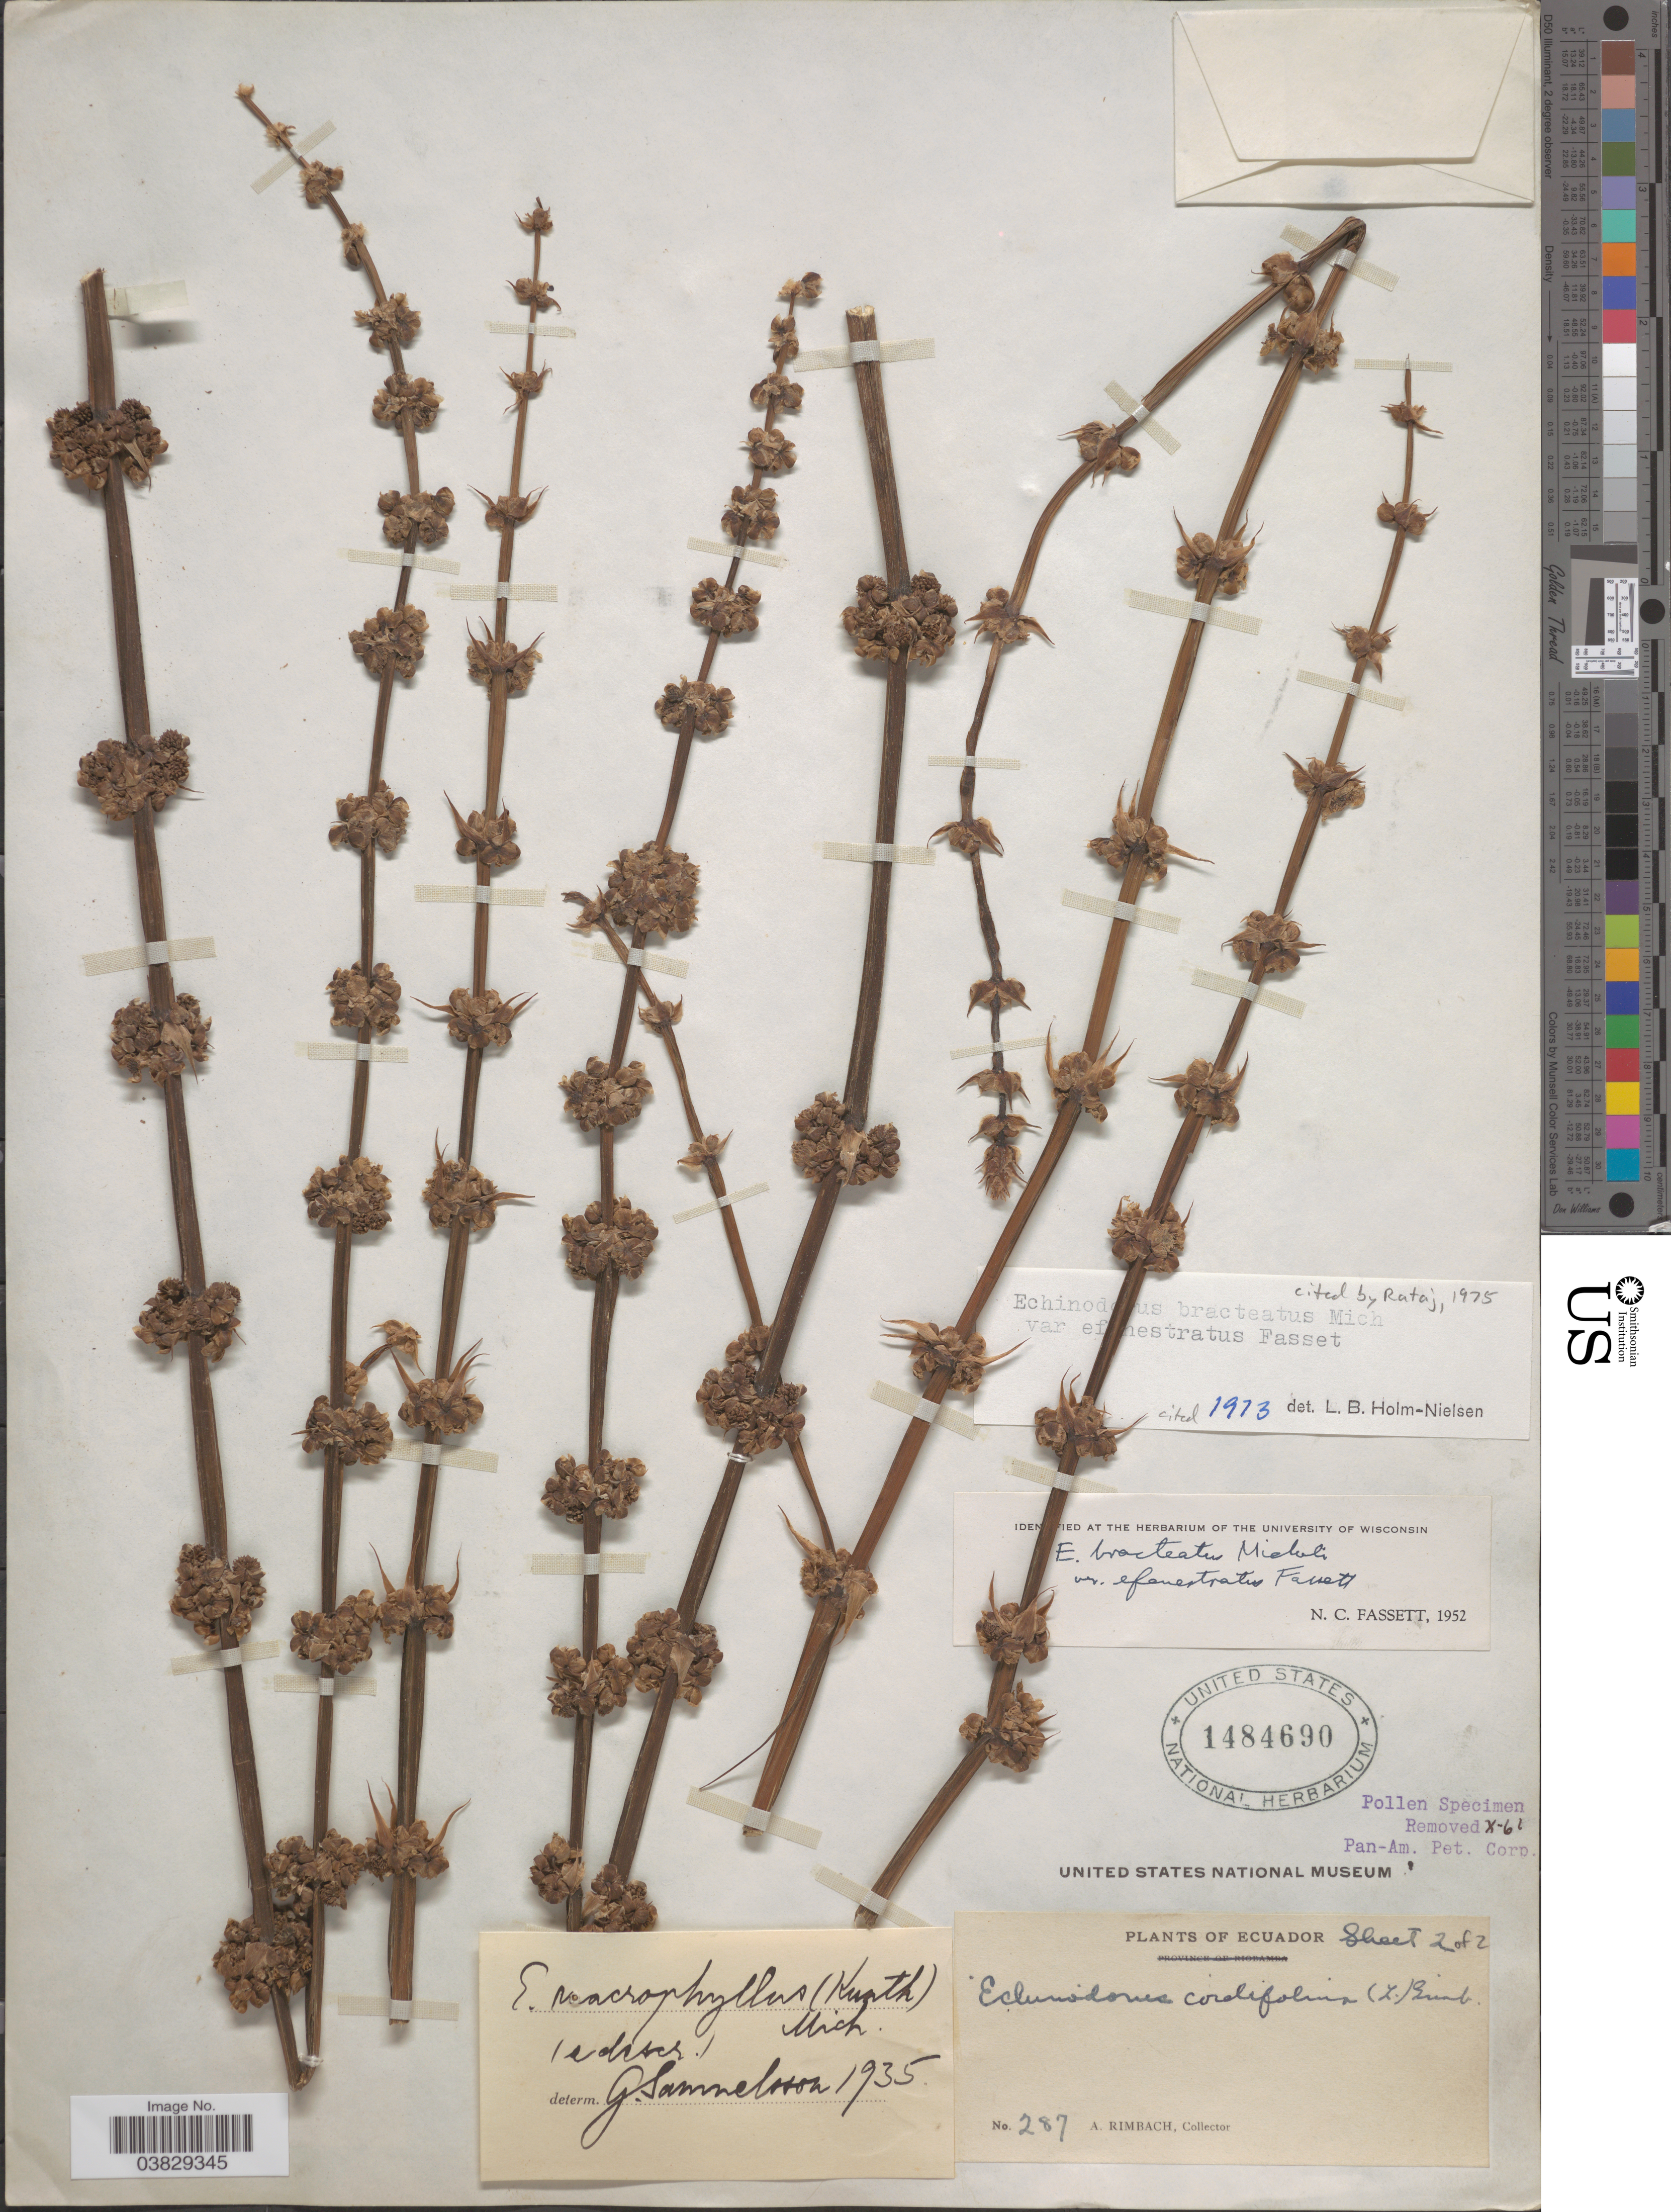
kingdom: Plantae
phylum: Tracheophyta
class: Liliopsida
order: Alismatales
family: Alismataceae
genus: Echinodorus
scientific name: Echinodorus bracteatus var. efenestratus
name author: Fassett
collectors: A. Rimbach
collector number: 287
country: Ecuador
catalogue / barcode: US 1484690